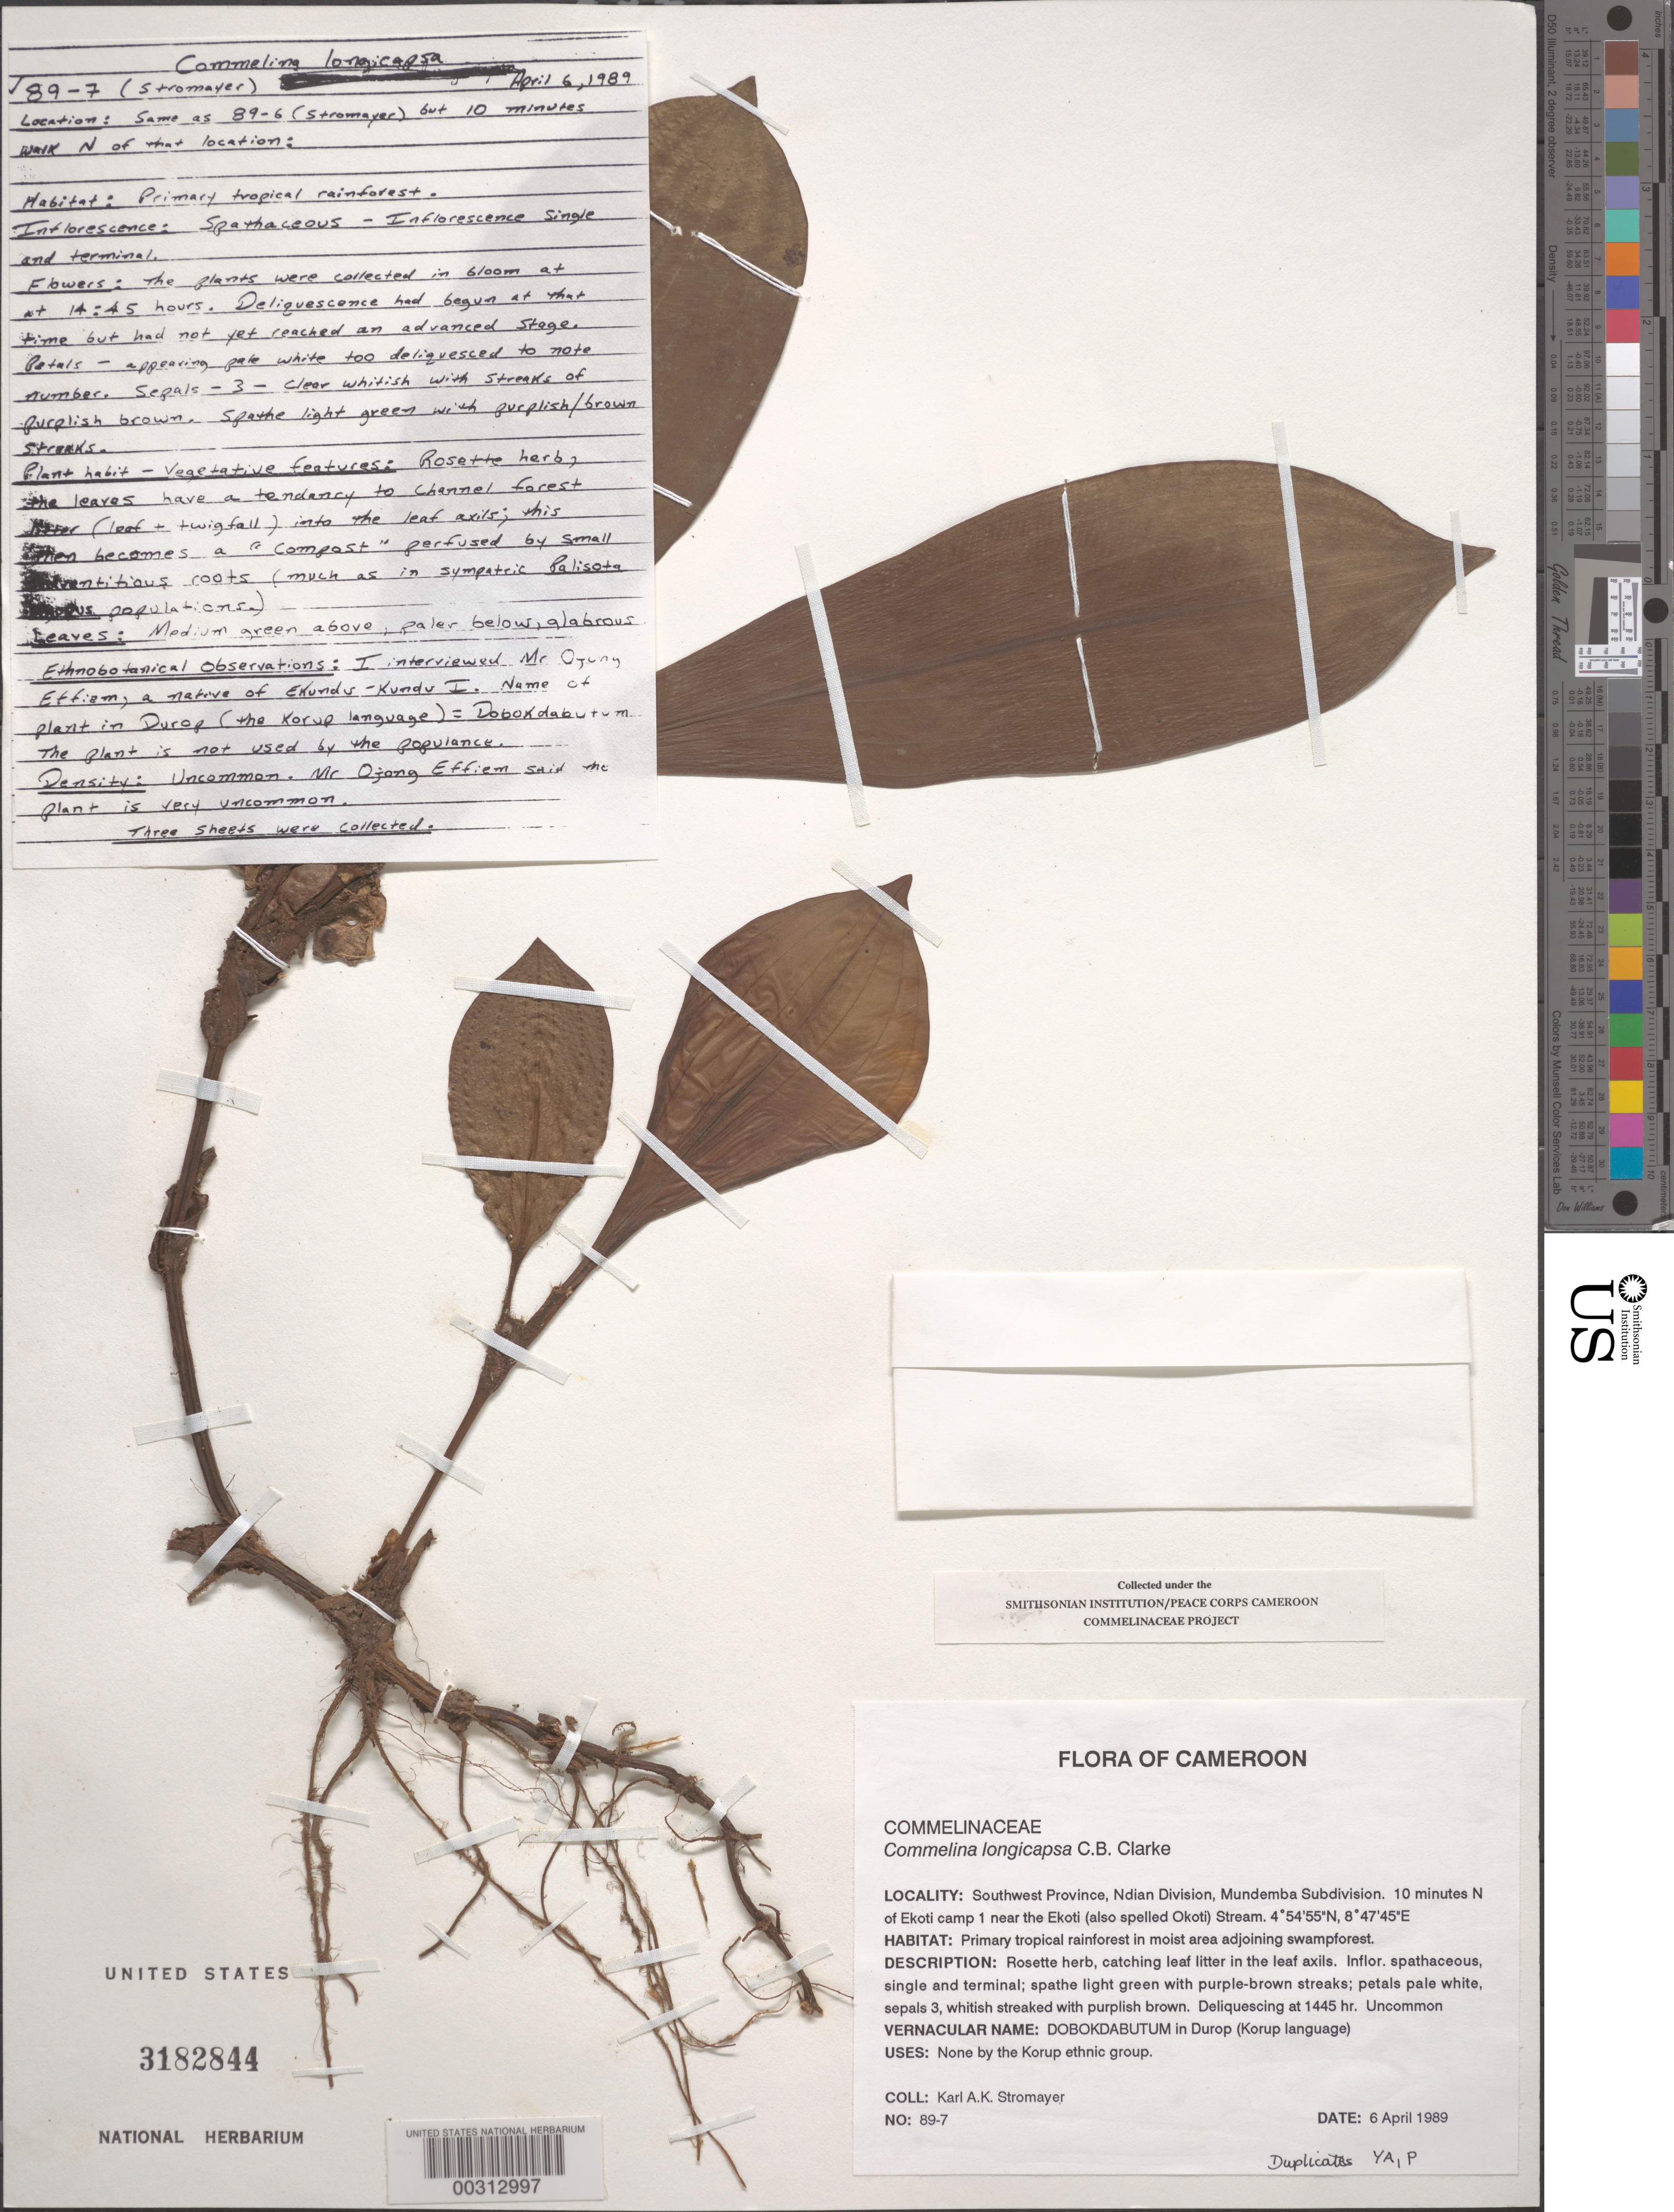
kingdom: Plantae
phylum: Tracheophyta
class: Liliopsida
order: Commelinales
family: Commelinaceae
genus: Commelina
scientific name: Commelina longicapsa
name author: C.B. Clarke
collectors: K. A. Stromayer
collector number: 89-7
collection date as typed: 06 Apr 1898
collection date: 1898-04-06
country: Cameroon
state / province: Sud-Ouest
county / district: Ndian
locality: Mundemba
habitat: Primary tropical rainforest in moist area adjoining swampforest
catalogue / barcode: US 3182844